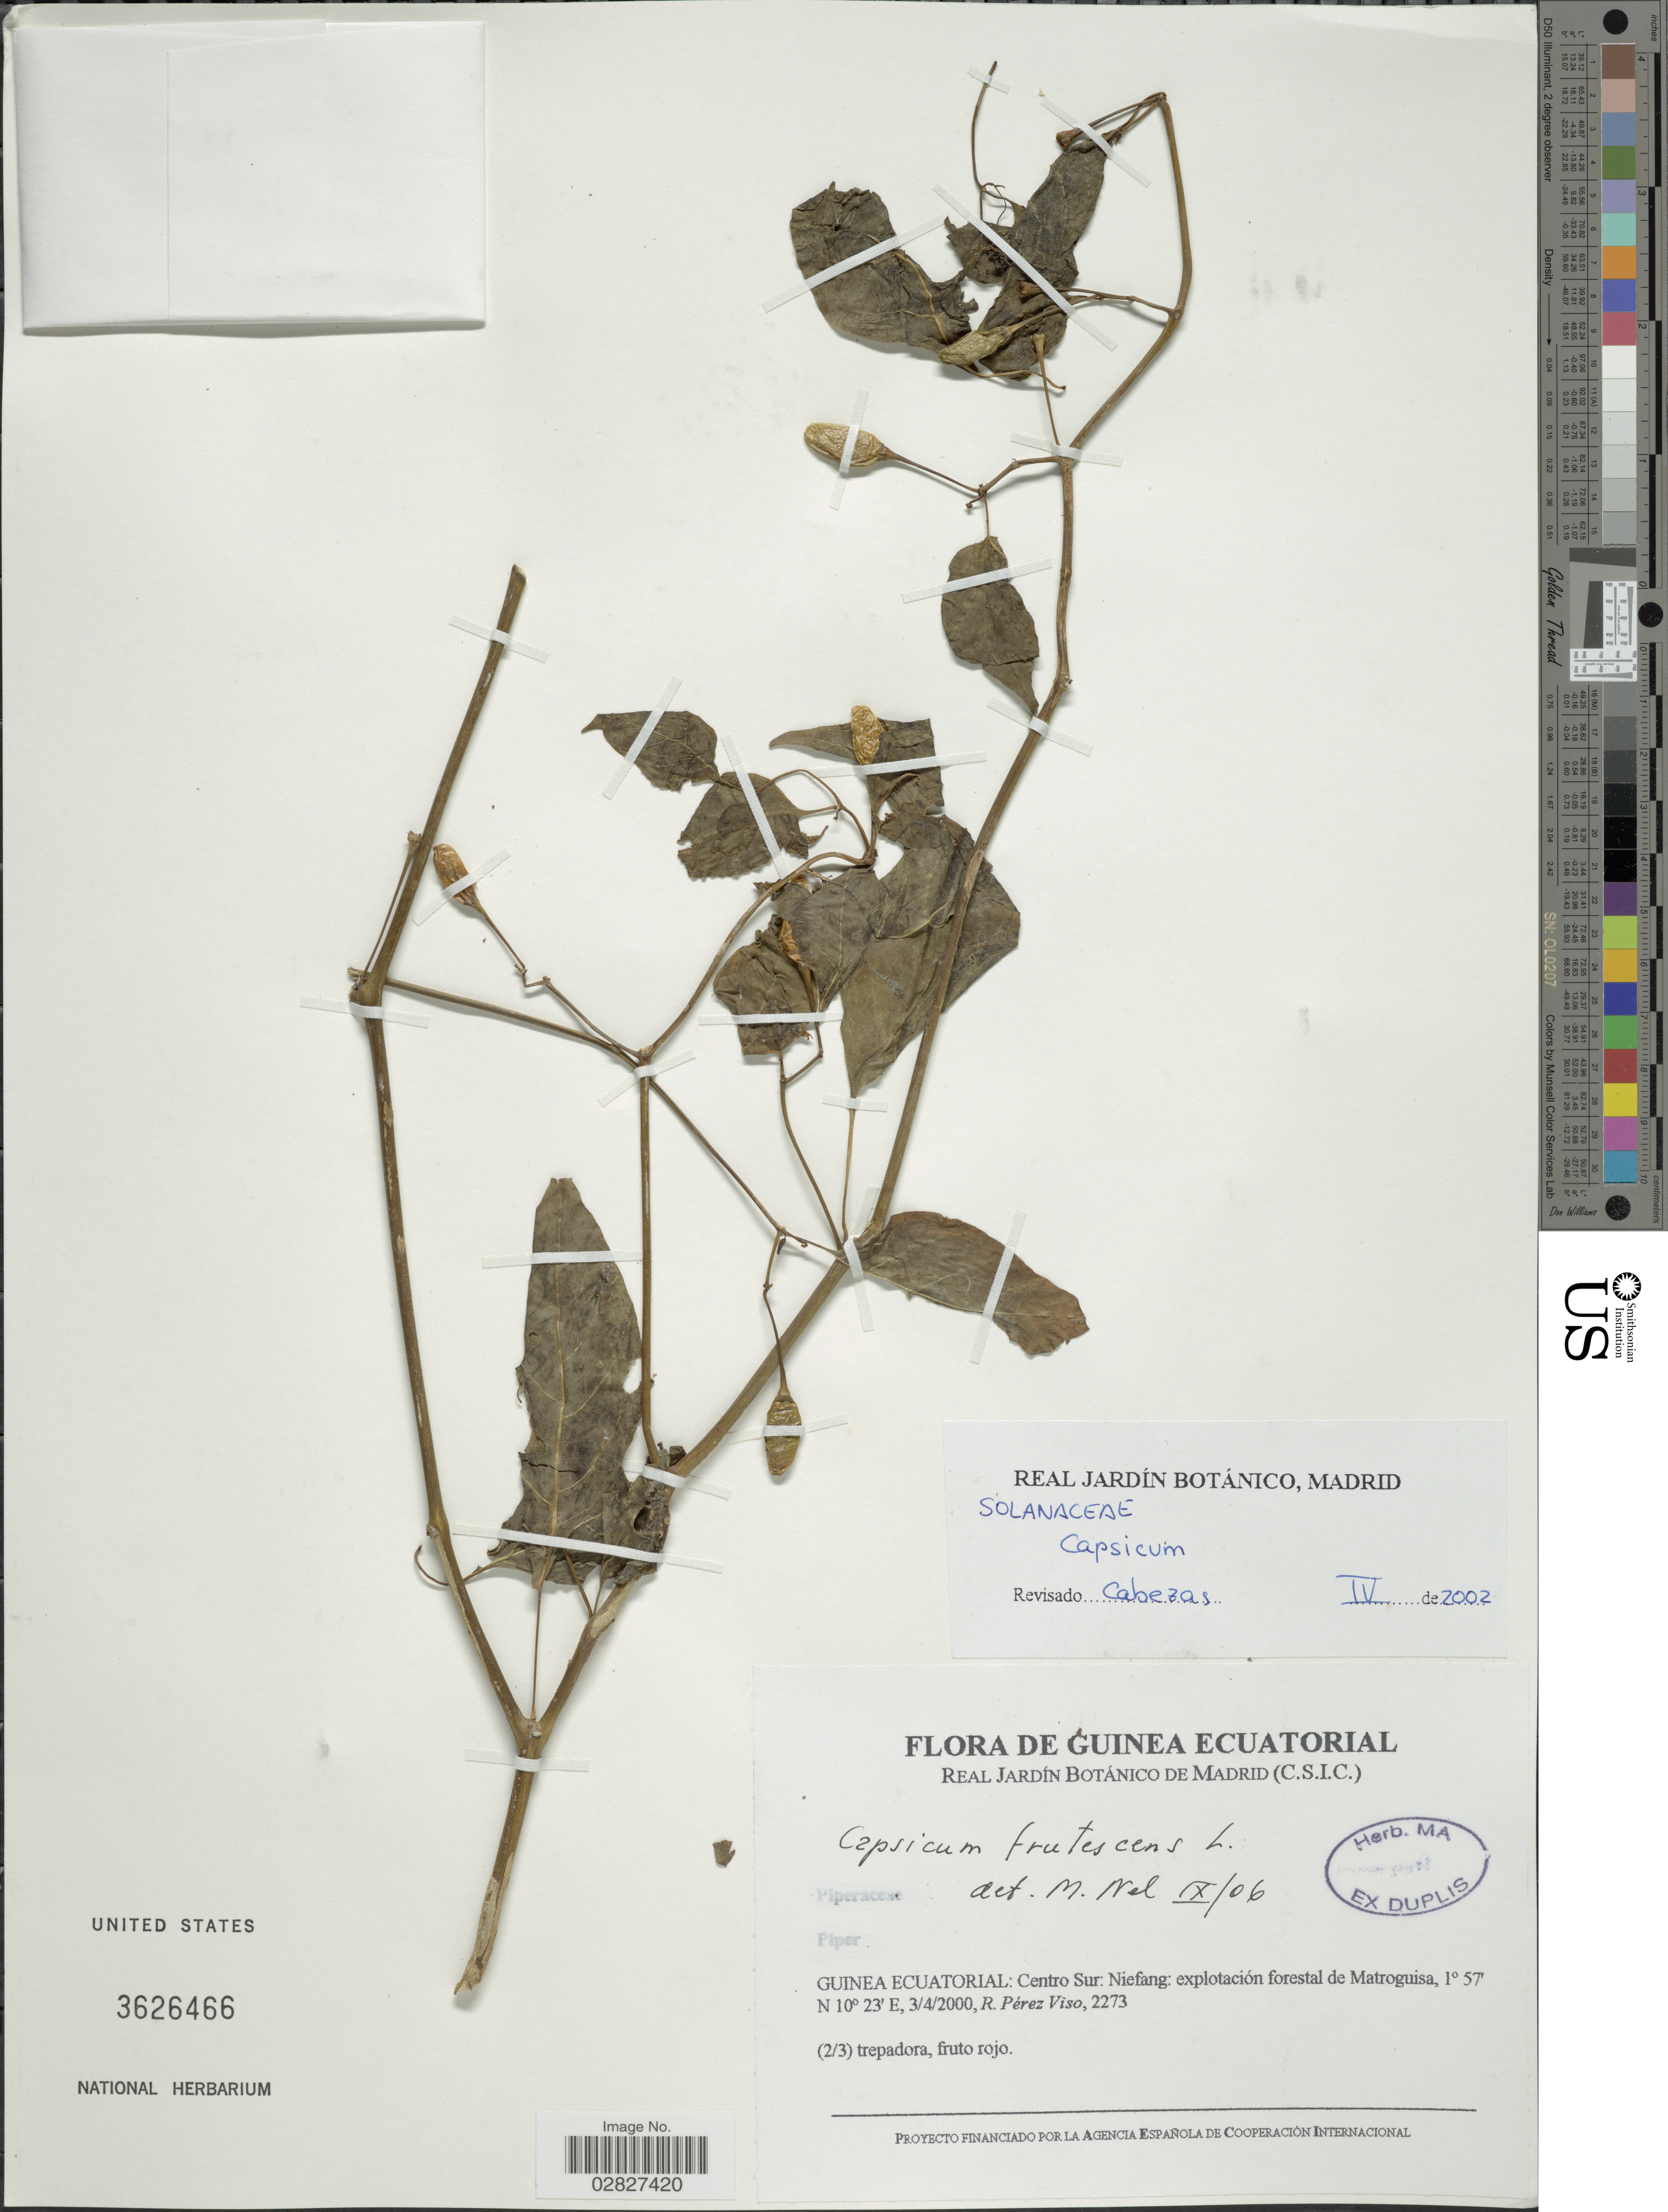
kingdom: Plantae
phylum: Tracheophyta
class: Magnoliopsida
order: Solanales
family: Solanaceae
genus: Capsicum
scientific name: Capsicum frutescens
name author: L.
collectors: R. Perez Viso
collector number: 2273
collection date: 2000-04-03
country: Equatorial Guinea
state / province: Centro Sur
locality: Niefang: explotación forestal de Matroguisa.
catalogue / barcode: US 3626466